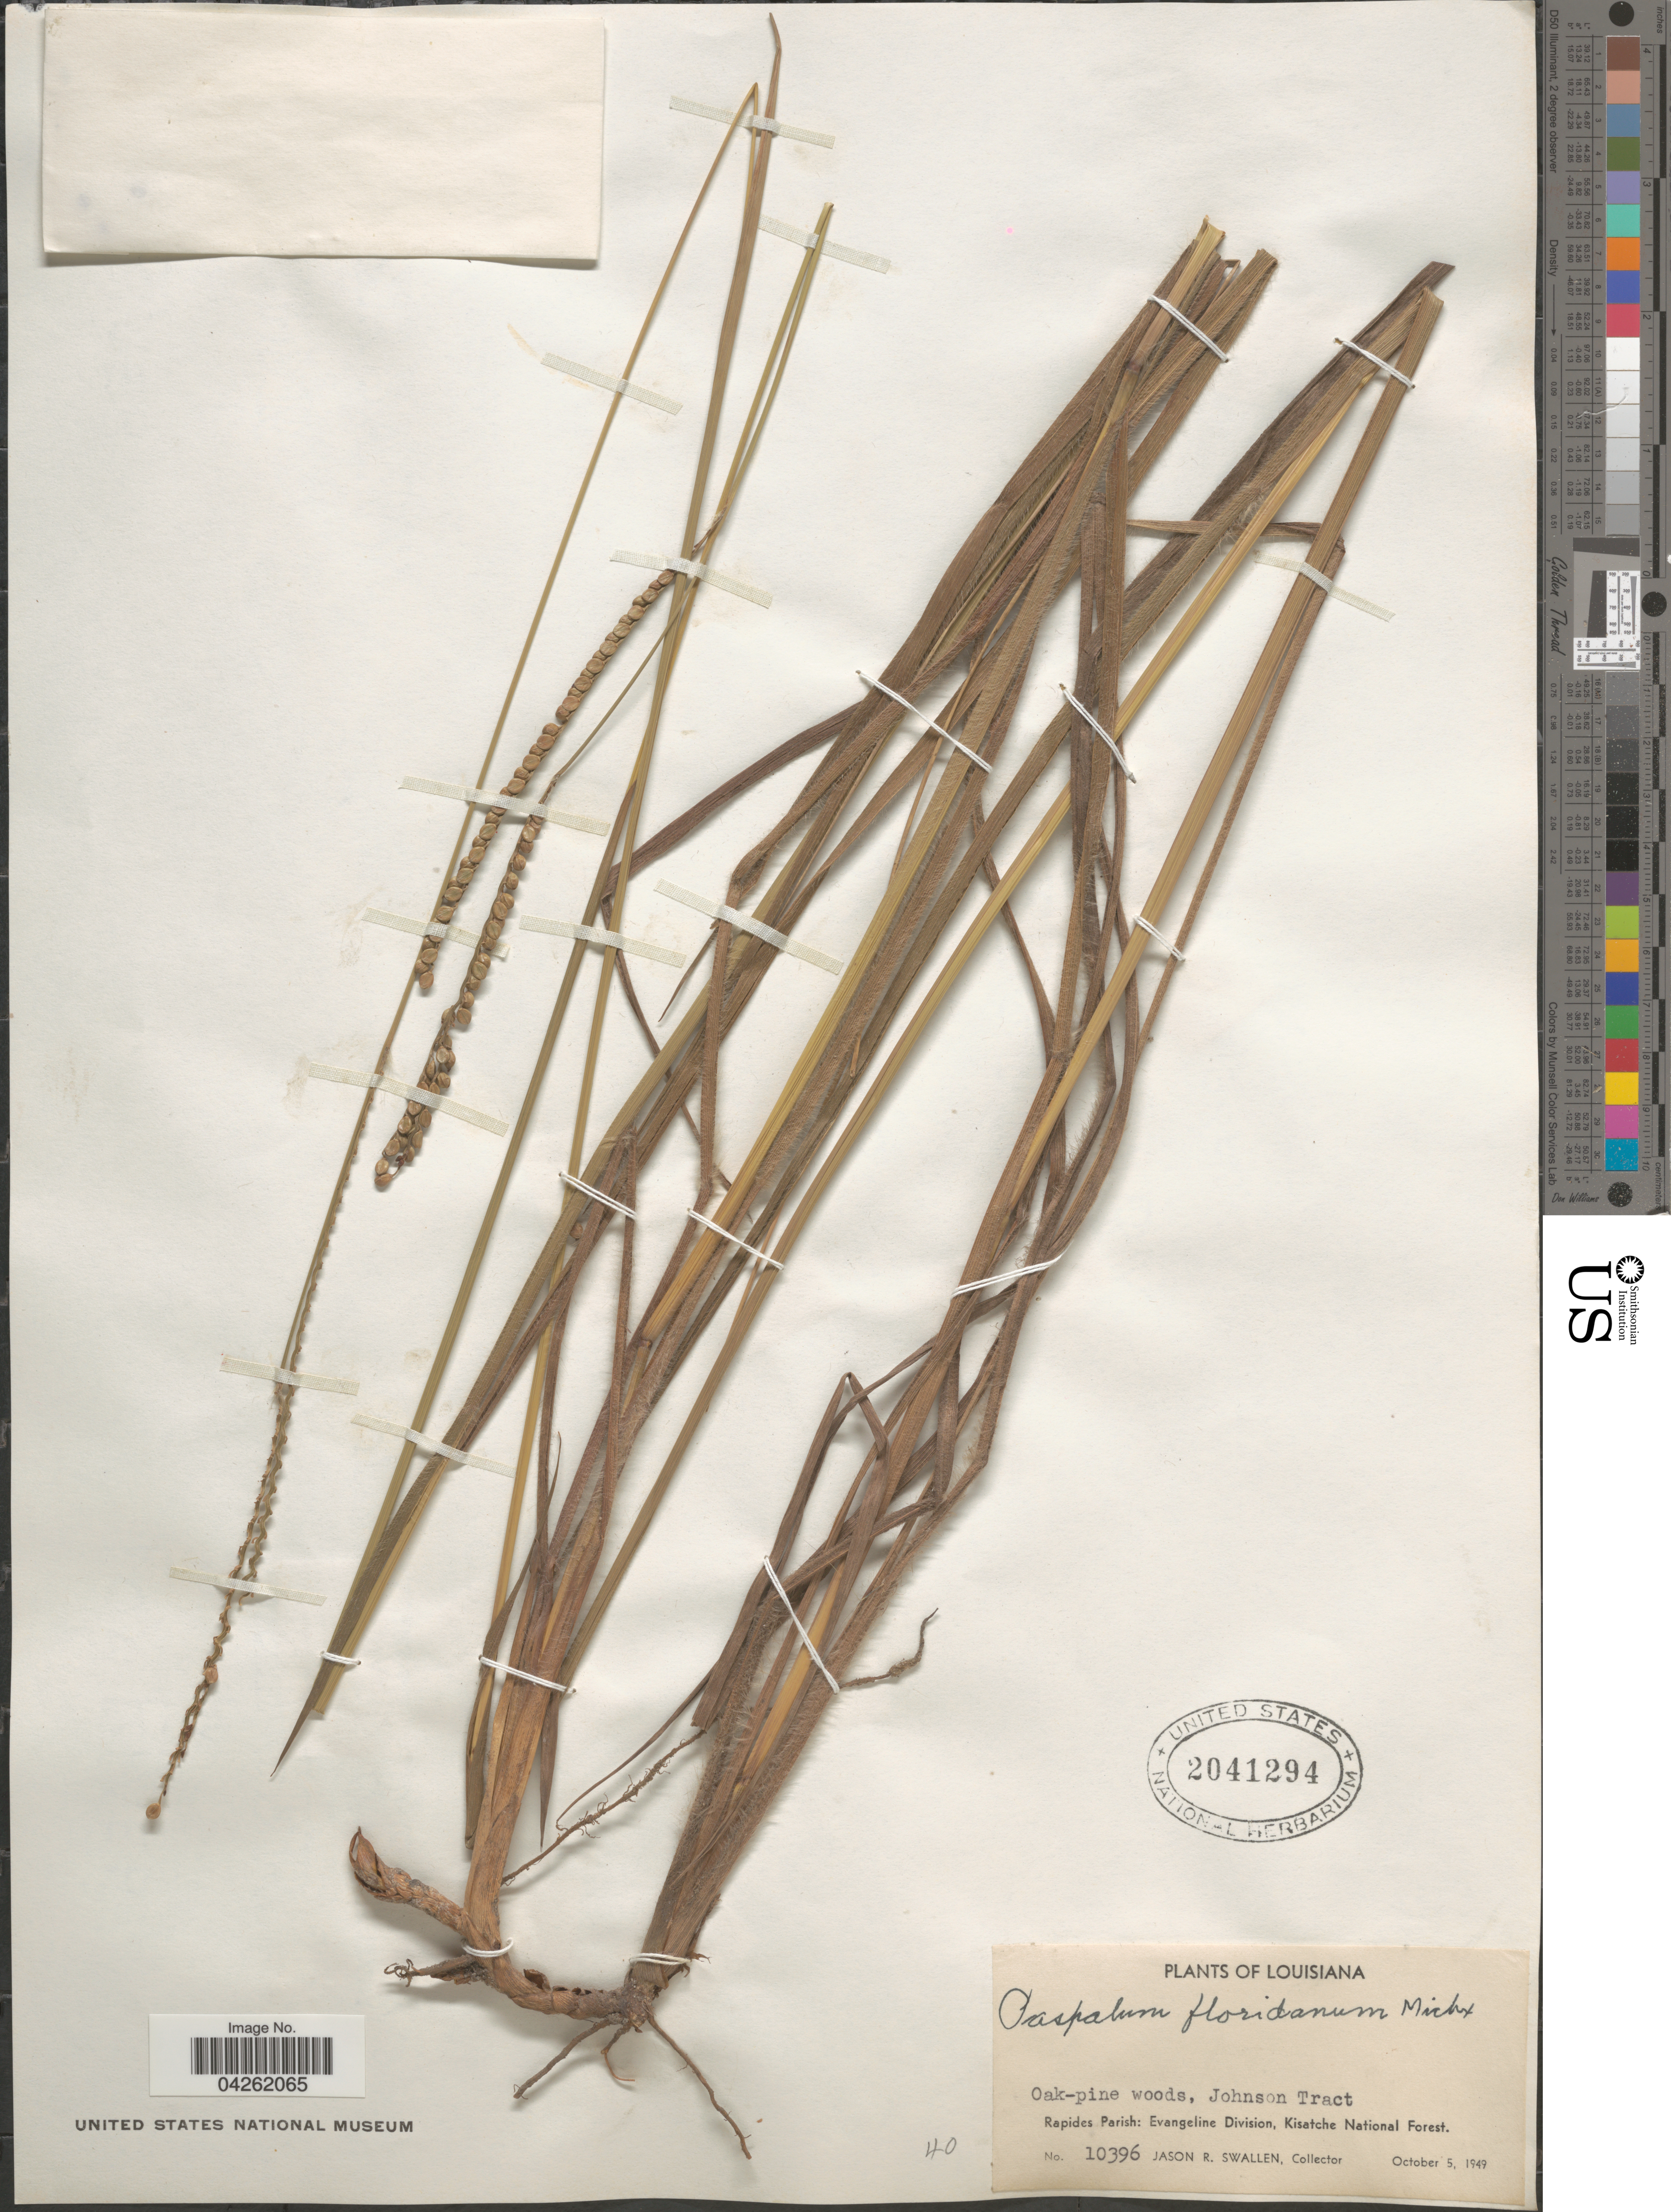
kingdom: Plantae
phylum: Tracheophyta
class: Liliopsida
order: Poales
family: Poaceae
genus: Paspalum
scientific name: Paspalum floridanum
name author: Michx.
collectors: J. R. Swallen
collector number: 10396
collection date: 1949-10-05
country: United States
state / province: Louisiana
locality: Oak-pine woods, Johnson Tract. Rapides Parish: Evangeline Division, Kisatche National Forest.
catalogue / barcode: US 2041294